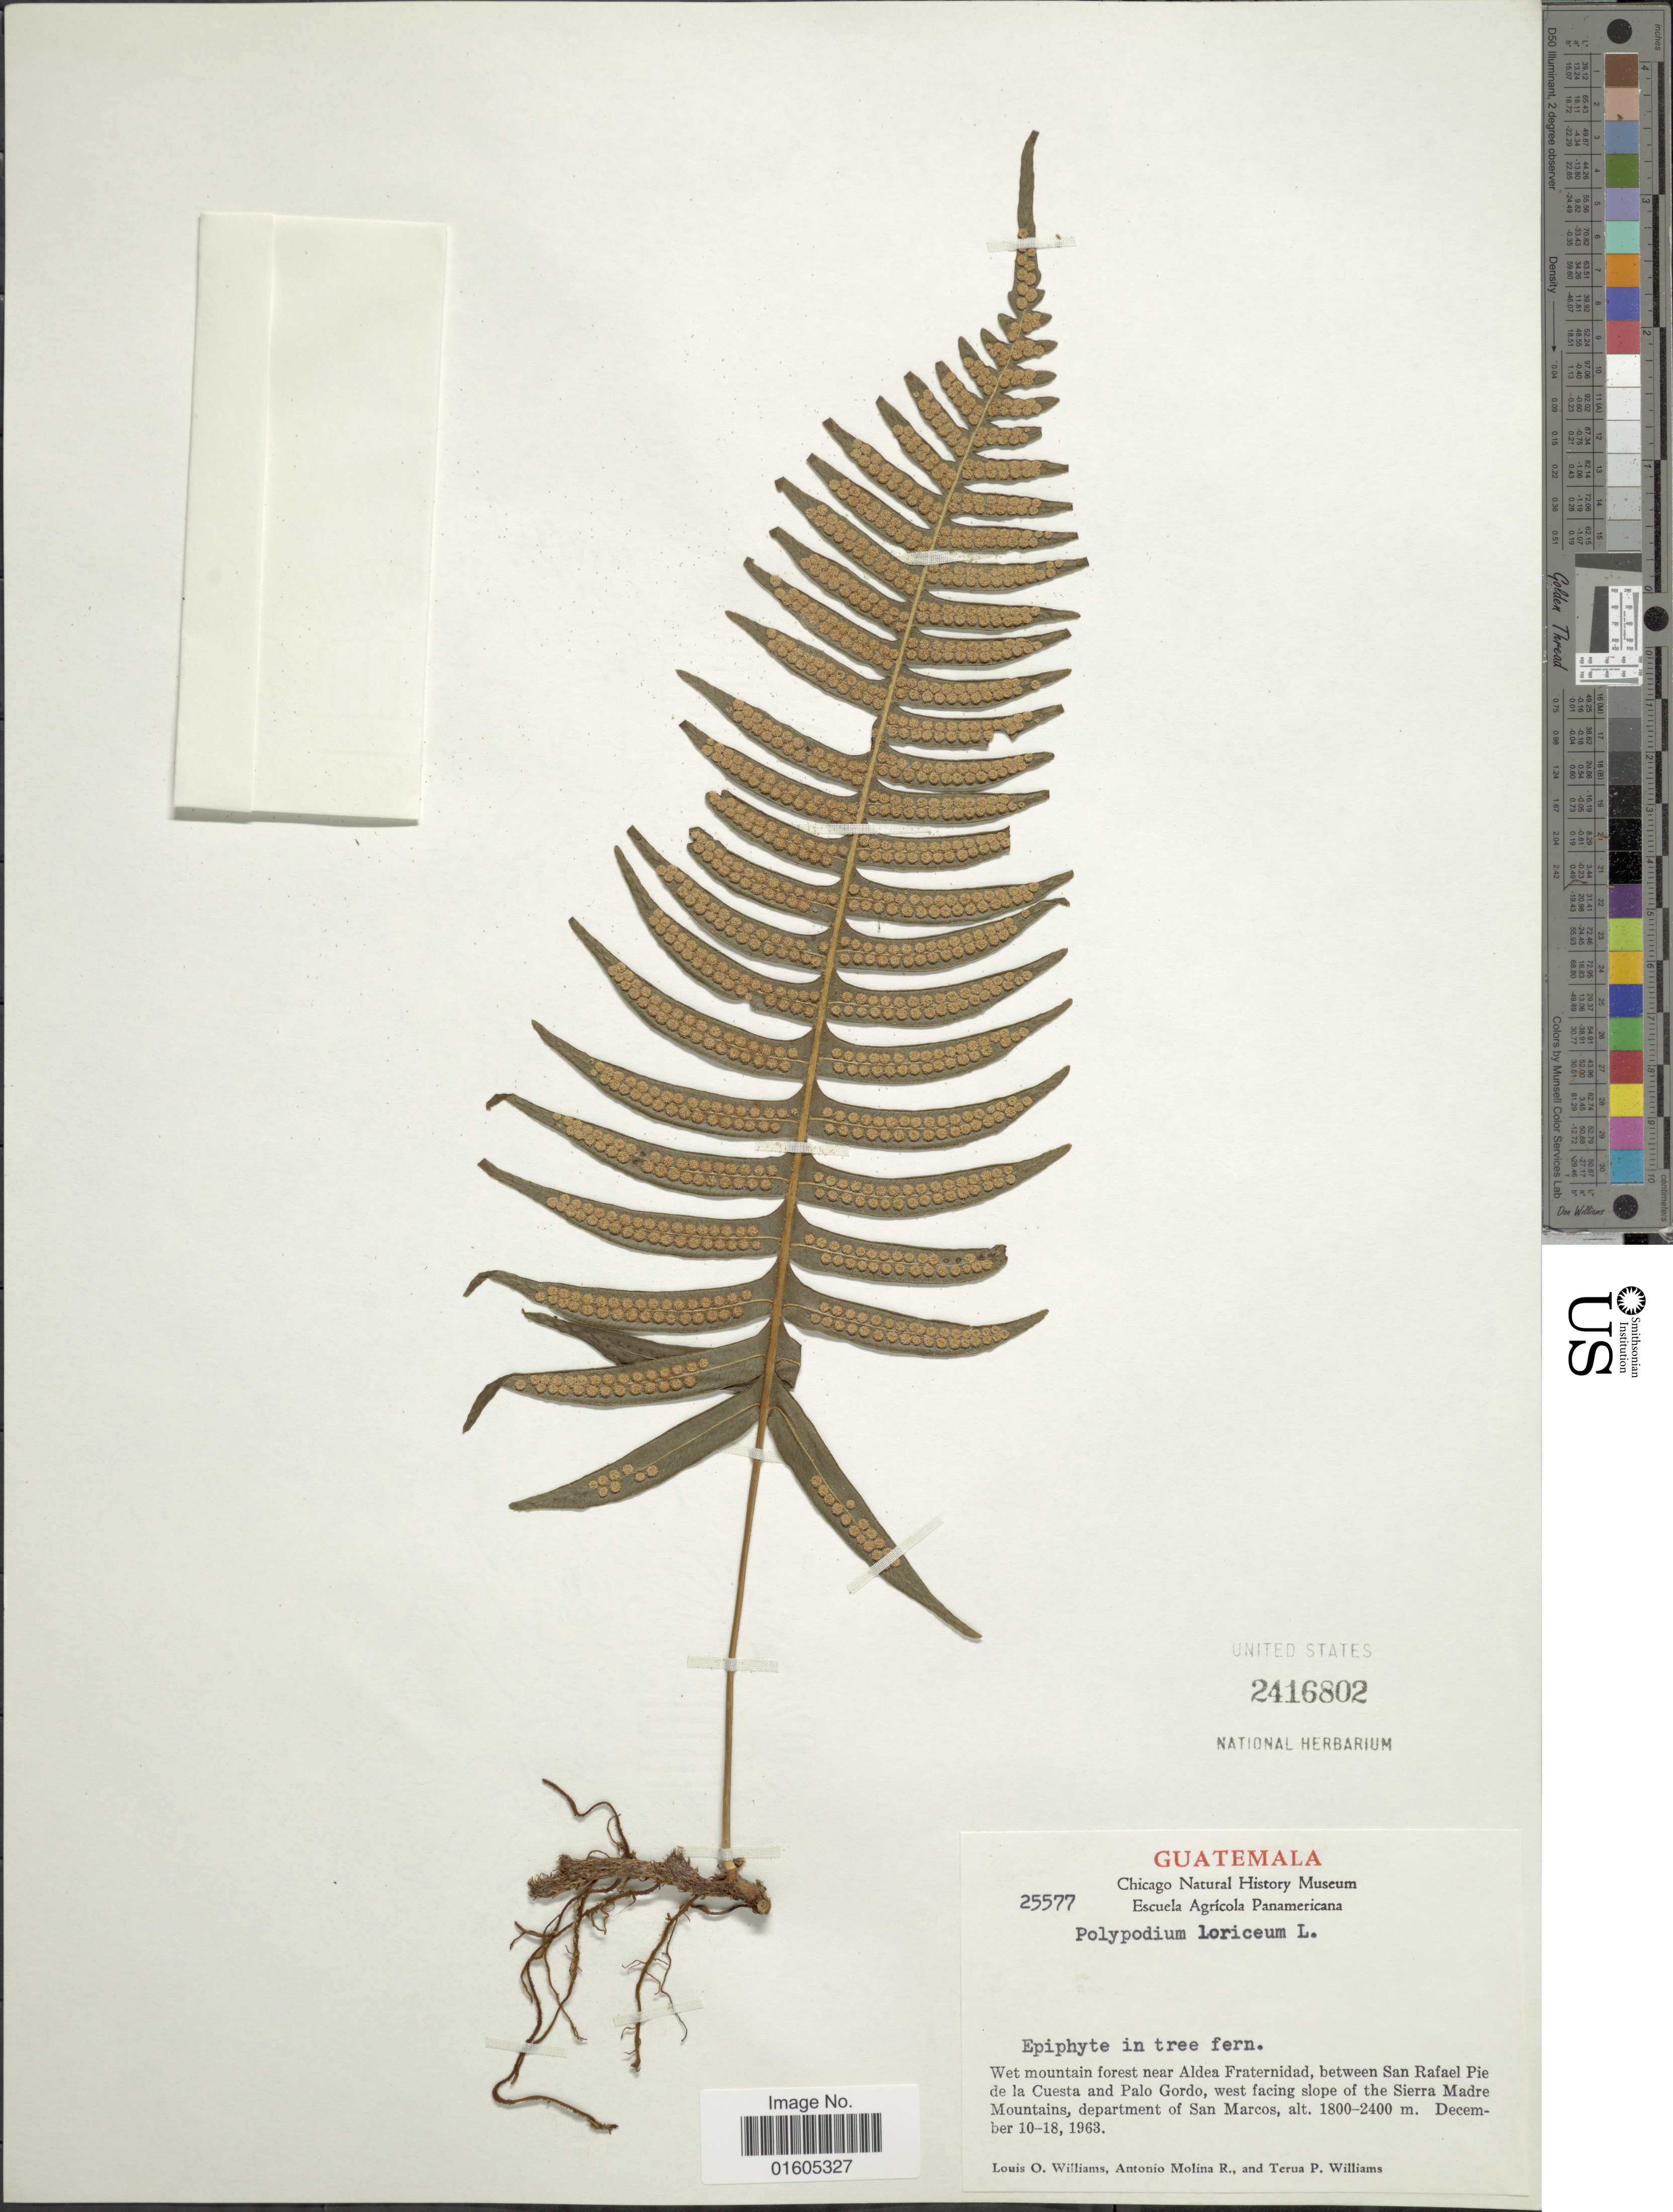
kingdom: Plantae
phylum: Tracheophyta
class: Polypodiopsida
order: Polypodiales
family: Polypodiaceae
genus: Serpocaulon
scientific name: Serpocaulon loriceum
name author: (L.) A.R. Sm.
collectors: L. O. Williams, A. Molina R. & T. P. Williams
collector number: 25577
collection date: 1963-12-10/1963-12-18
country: Guatemala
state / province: San Marcos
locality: Wet mountain forest near Aldea Fraternidad, between San Rafael Pie de la Cuesta and Palo Gordo, west facing slope of the Sietta Madre Mountains, department of San Marcos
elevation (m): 1800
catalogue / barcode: US 2416802